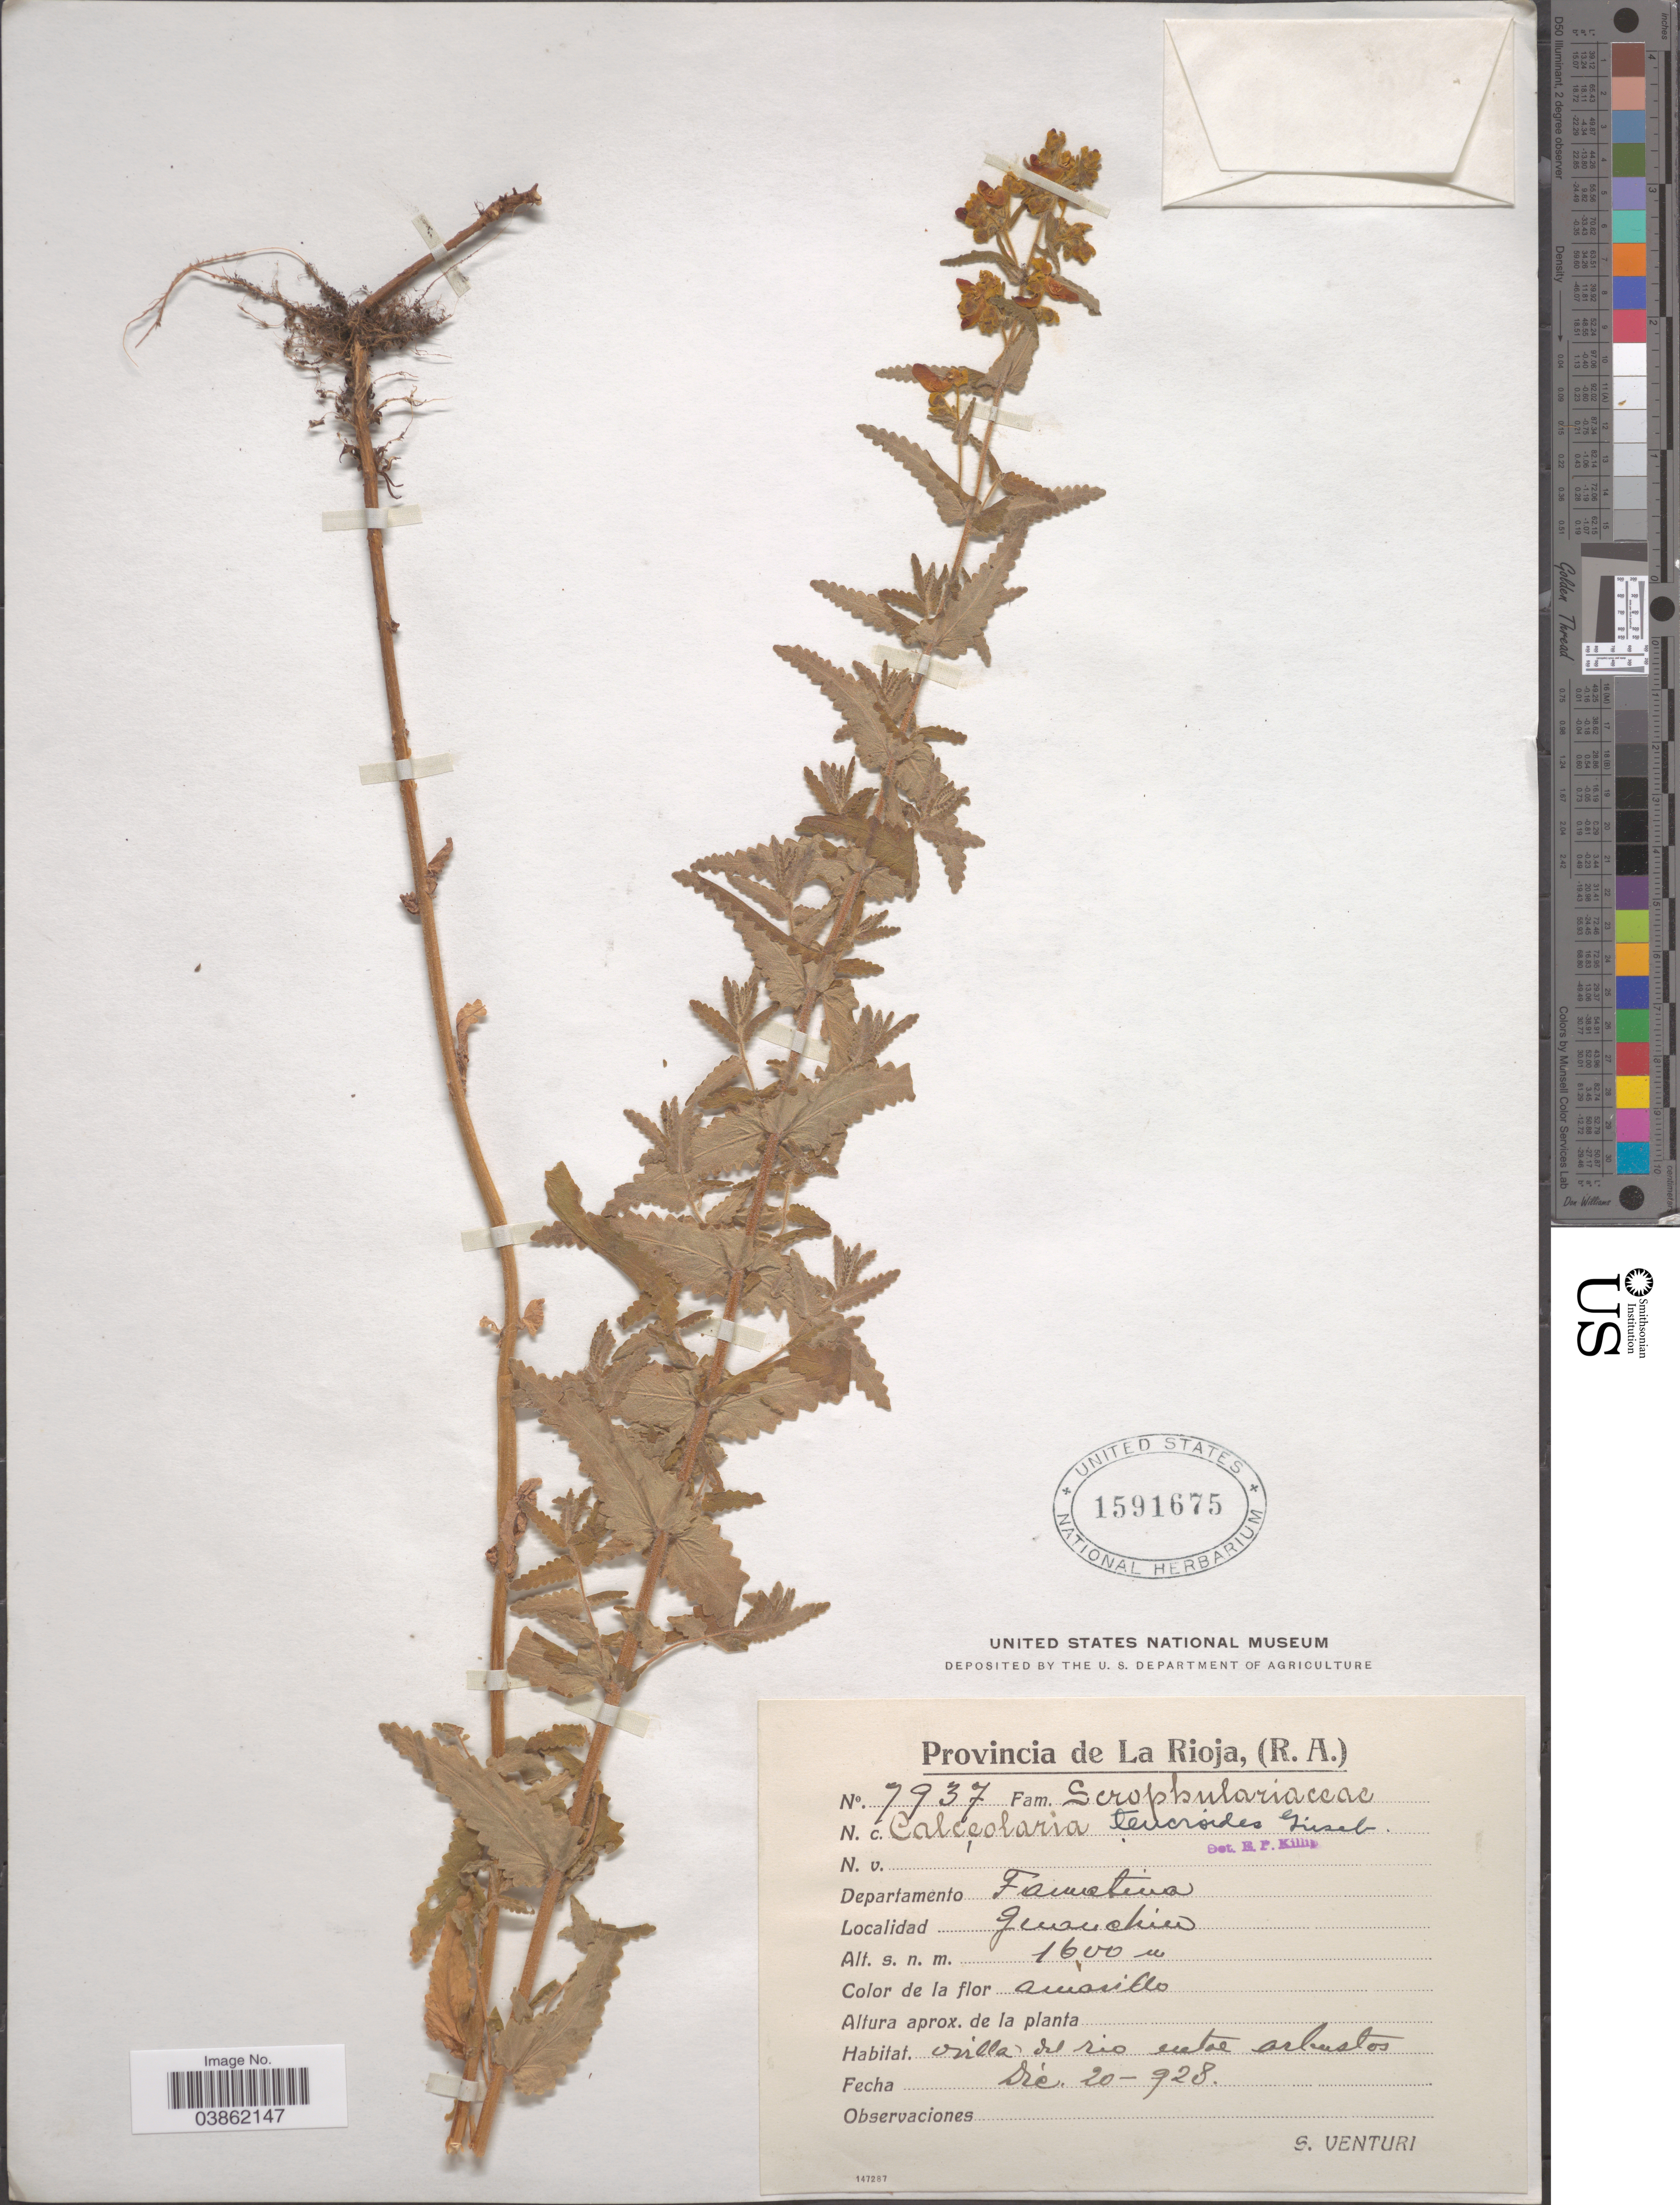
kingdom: Plantae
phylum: Tracheophyta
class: Magnoliopsida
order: Lamiales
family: Calceolariaceae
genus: Calceolaria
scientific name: Calceolaria teucrioides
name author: Griseb.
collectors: S. Venturi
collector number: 7937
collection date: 1928-12-20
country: Argentina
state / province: La Rioja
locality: Departamento Famatina. Guanchin.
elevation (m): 1600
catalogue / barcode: US 1591675